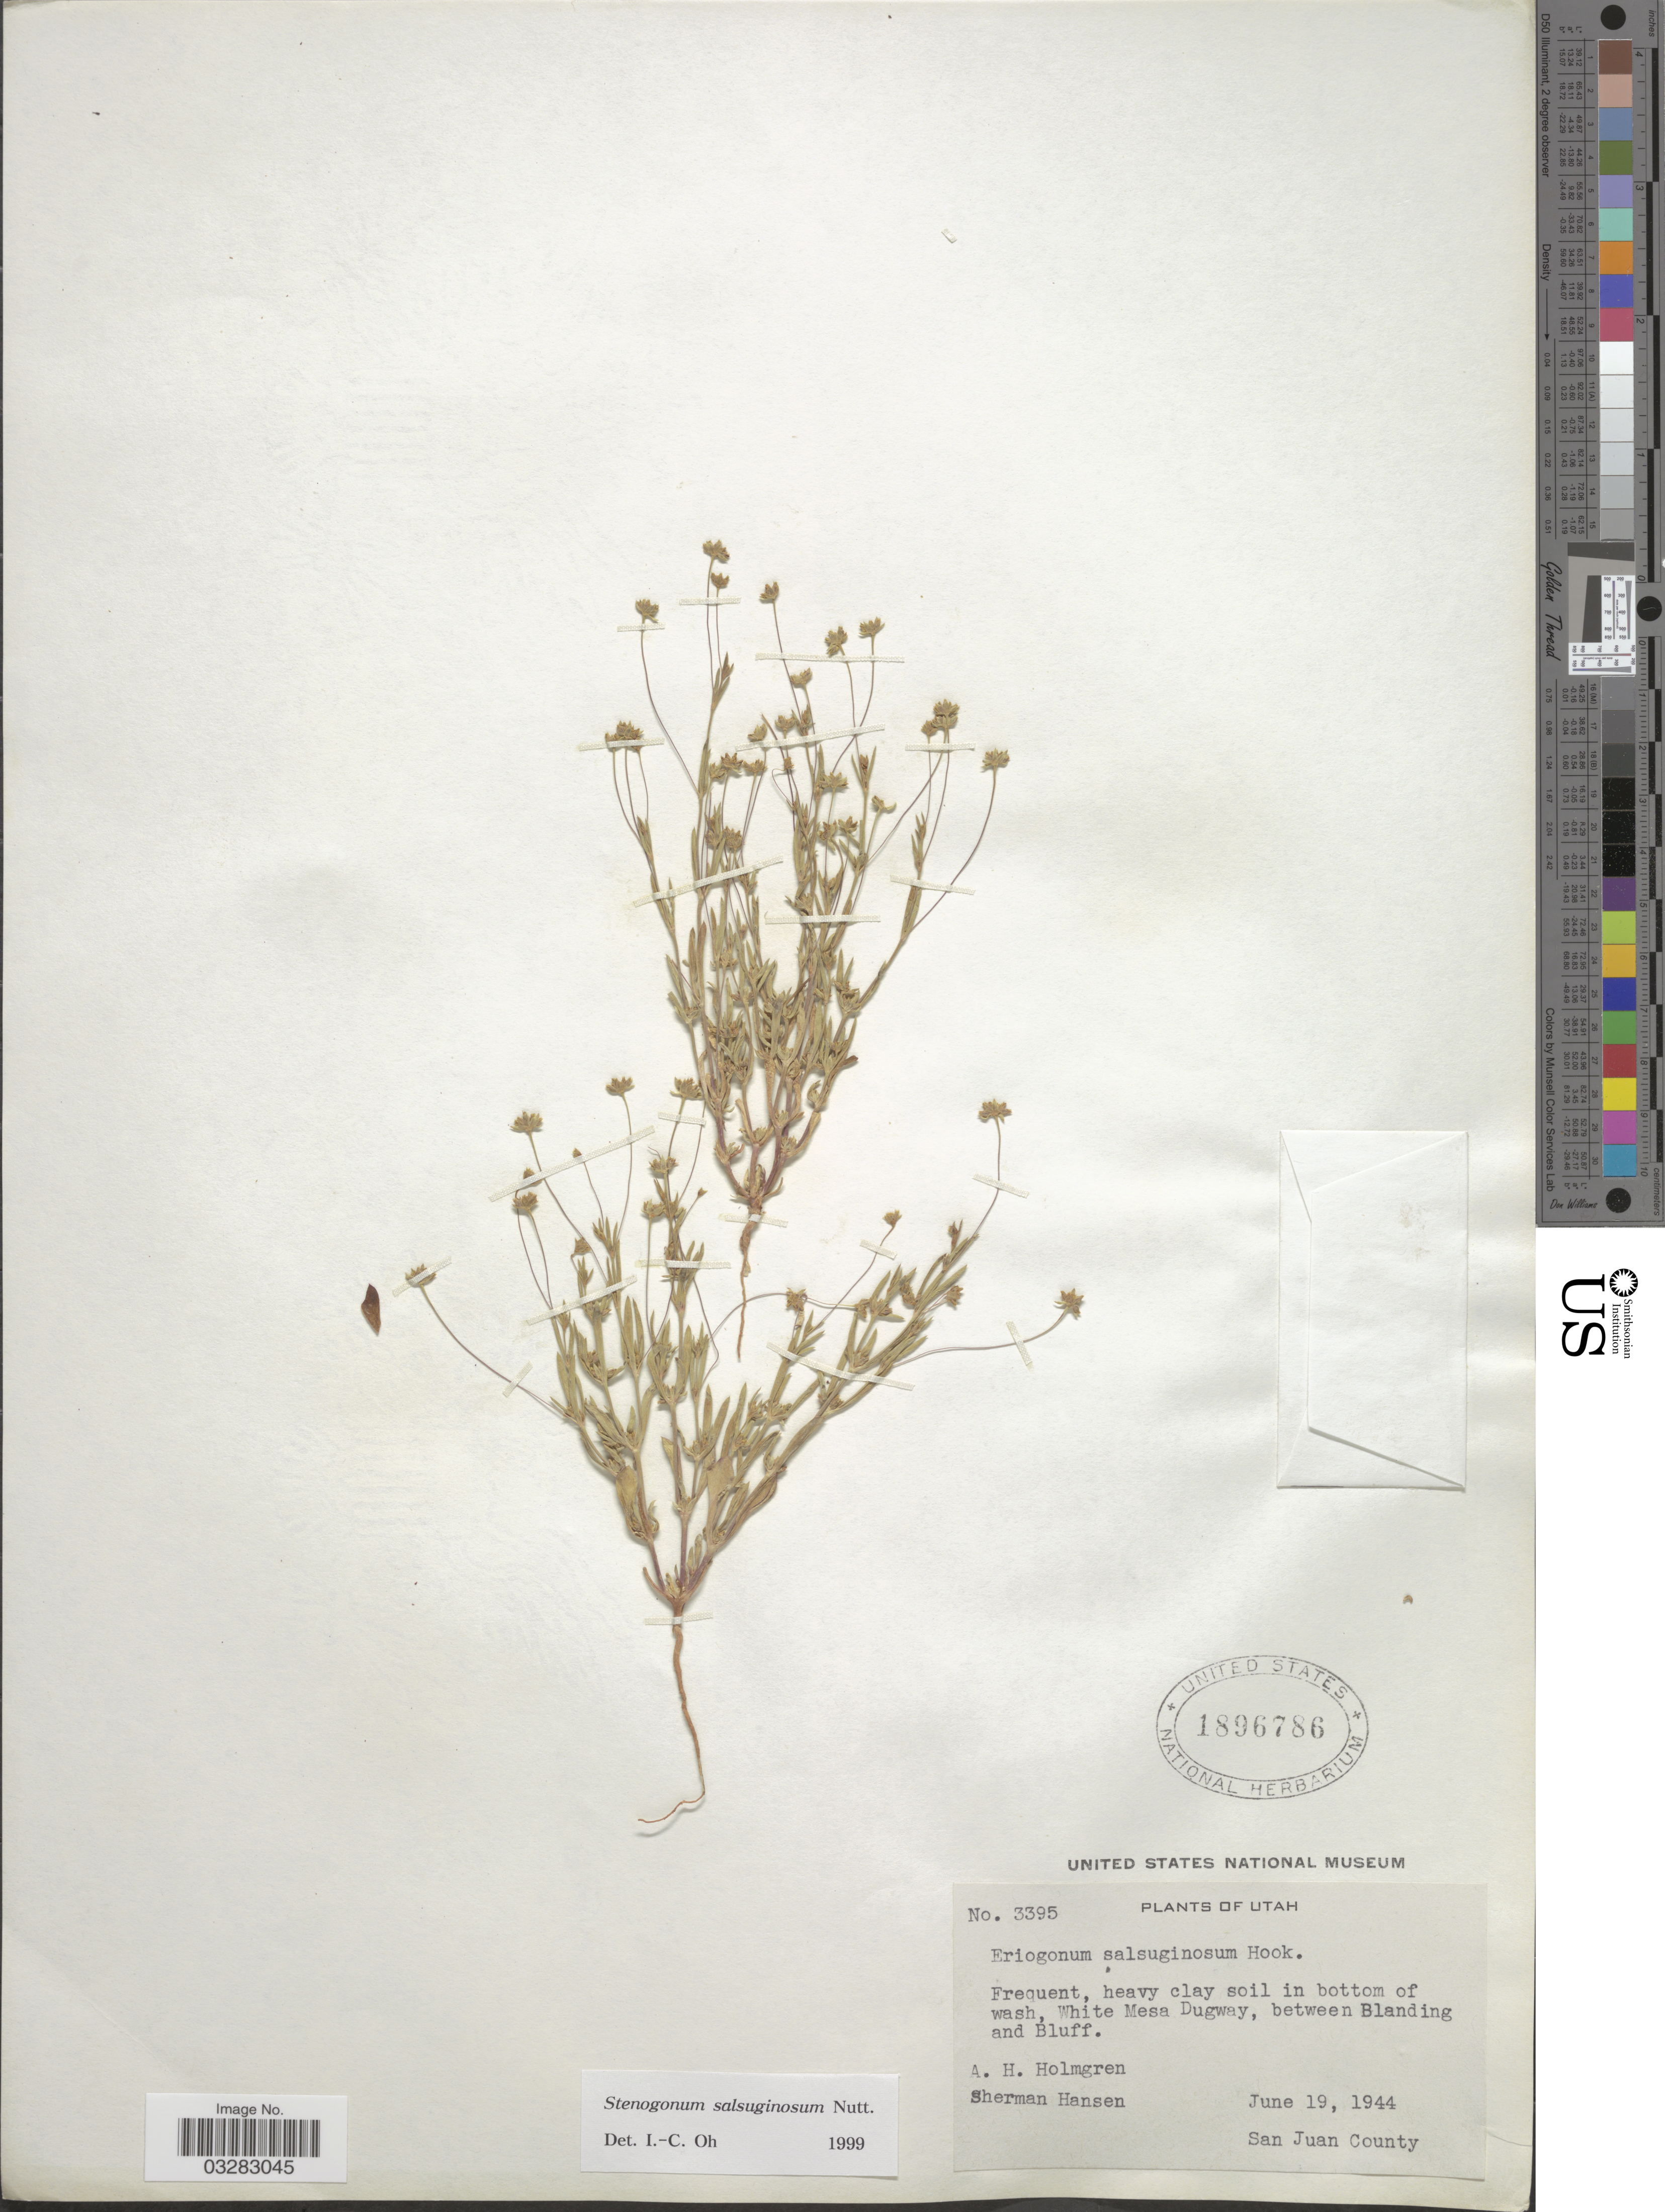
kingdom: Plantae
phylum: Tracheophyta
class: Magnoliopsida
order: Caryophyllales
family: Polygonaceae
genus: Stenogonum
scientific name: Stenogonum salsuginosum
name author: Nutt.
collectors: A. H. Holmgren & S. Hansen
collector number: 3395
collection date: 1944-06-19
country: United States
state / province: Utah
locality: Frequent, heavy clay soil in bottom of wash, White Mesa Dugway, between Blanding and Bluff. San Juan County.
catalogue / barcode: US 1896786